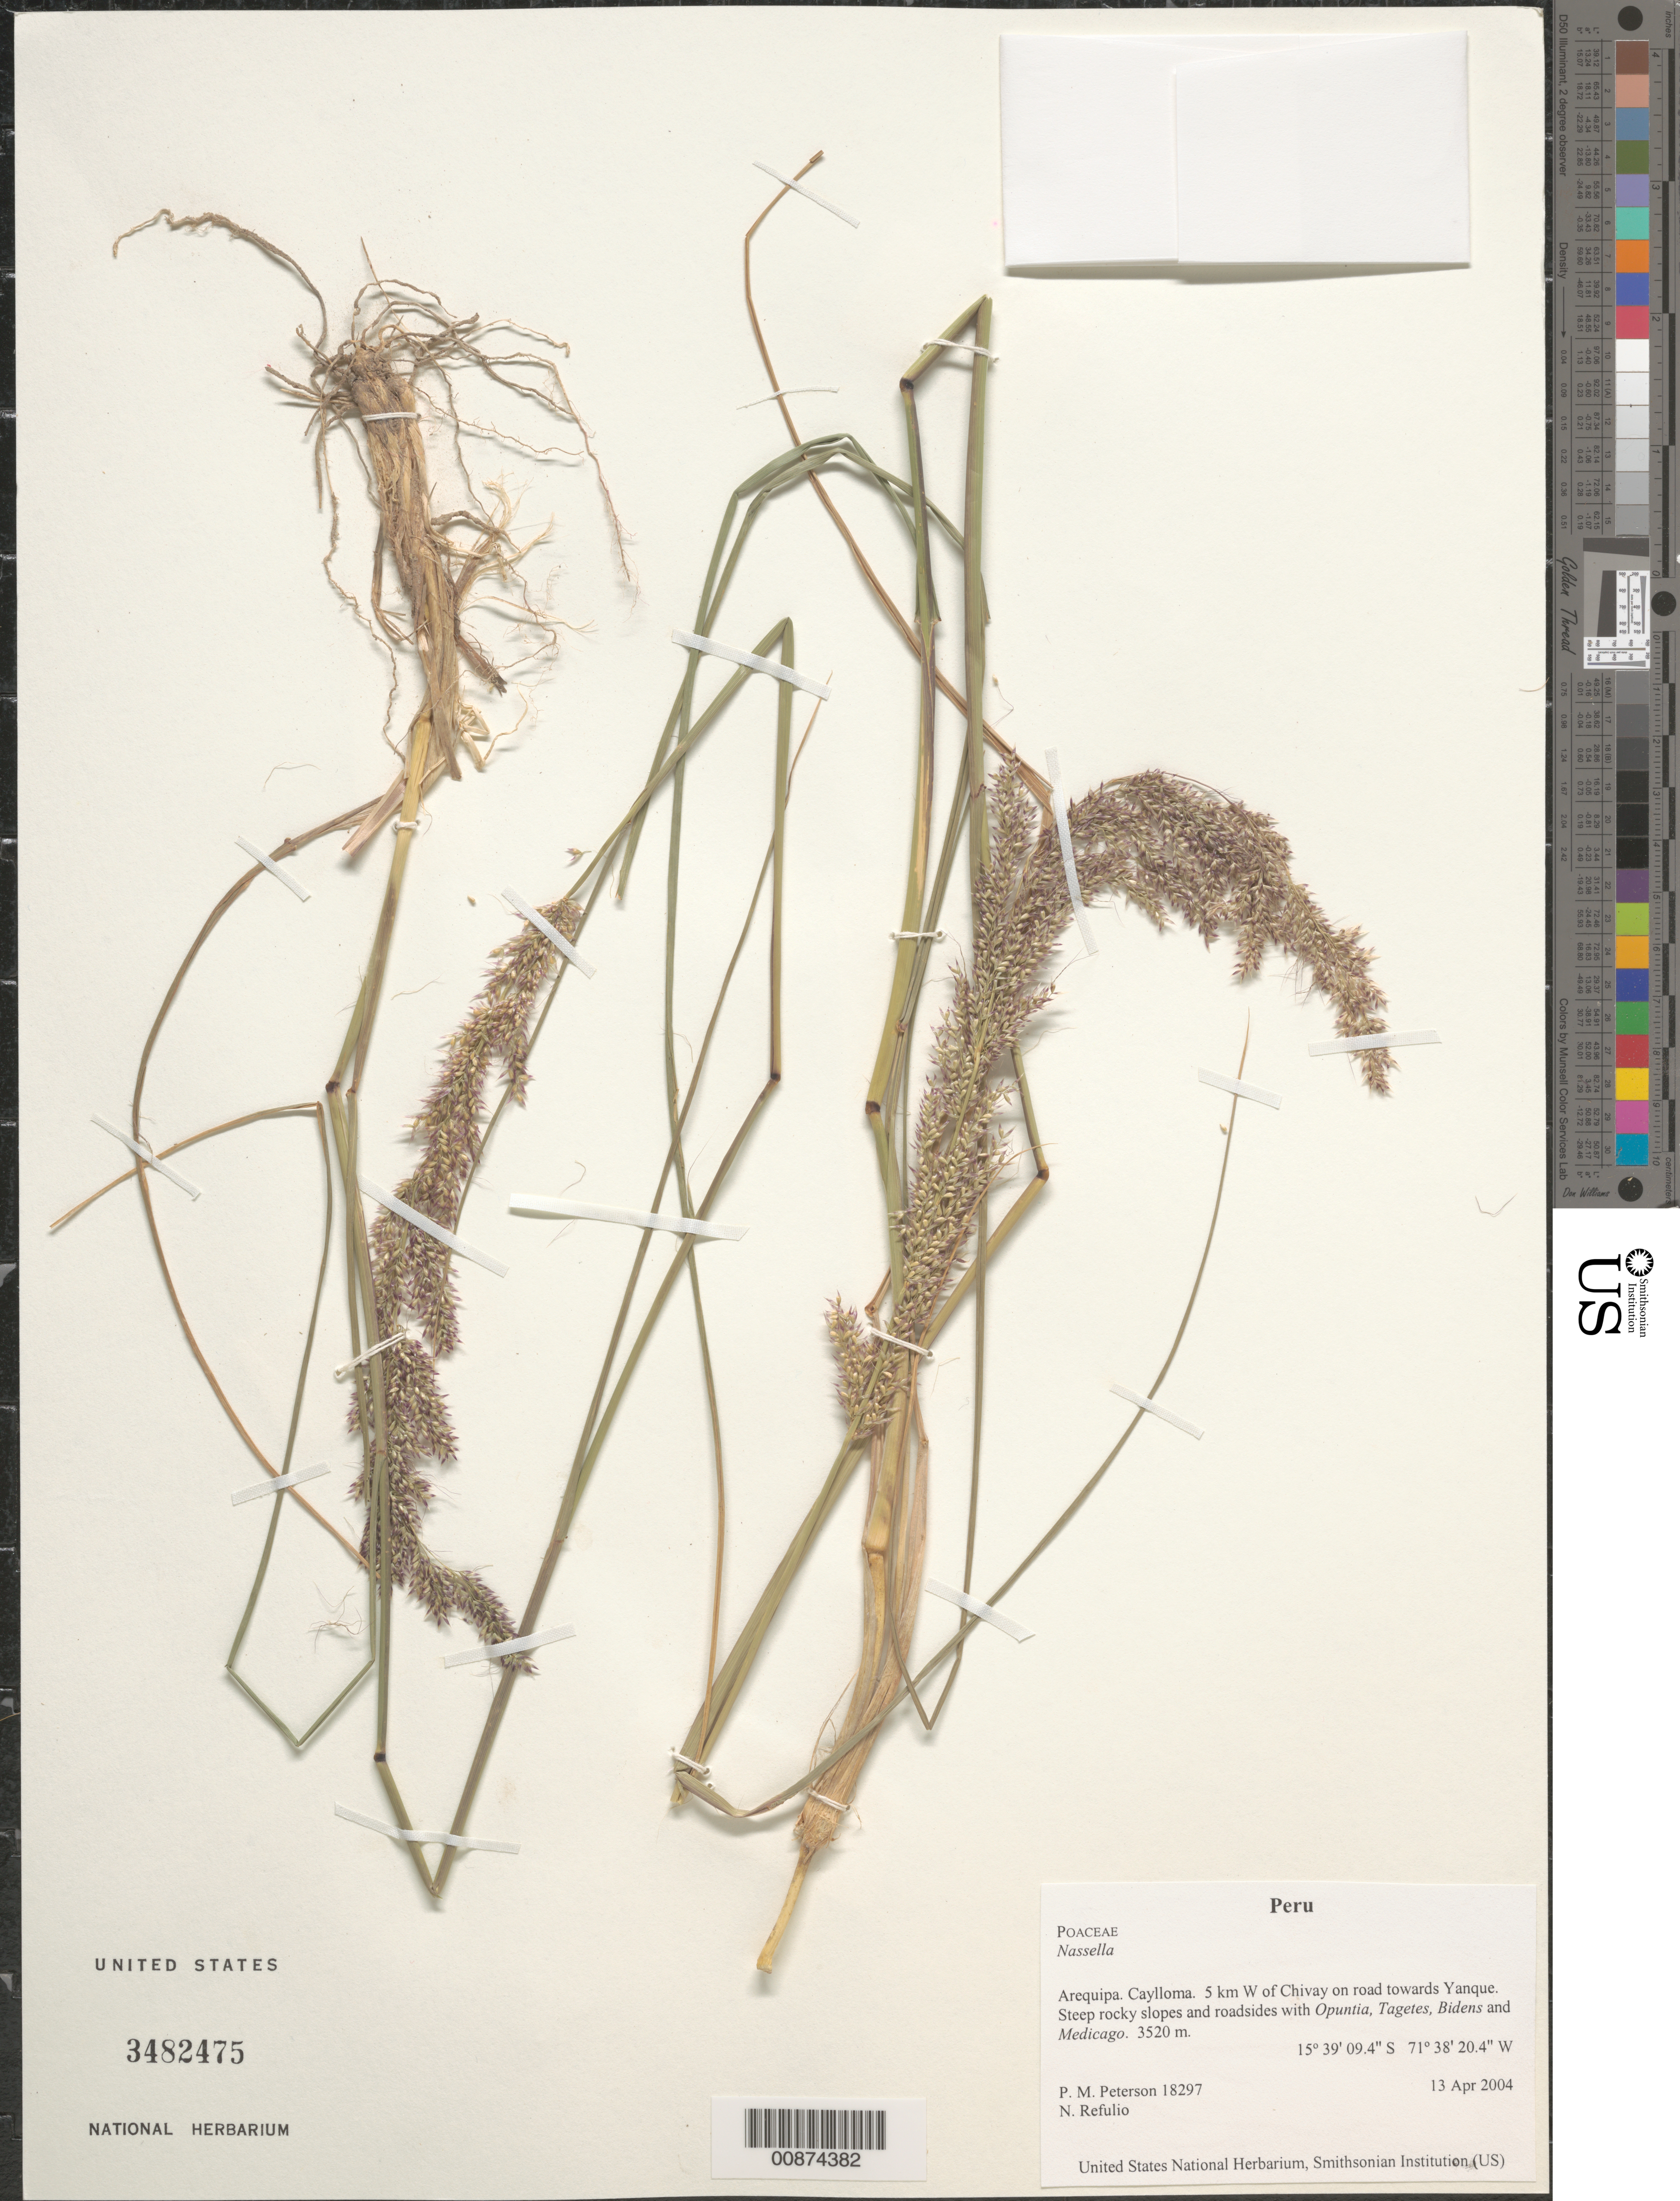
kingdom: Plantae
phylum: Tracheophyta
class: Liliopsida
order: Poales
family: Poaceae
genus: Nassella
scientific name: Nassella sp.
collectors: P. M. Peterson & N. Refulio-Rodríguez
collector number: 18297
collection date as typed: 13 Apr 2004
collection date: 2004-04-13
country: Peru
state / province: Arequipa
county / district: Caylloma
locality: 5 km W of Chivay on road towards Yanque. Steep rocky slopes and roadsides with Opuntia, Tagetes, Bidens and Medicago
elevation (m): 3520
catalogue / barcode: US 3482475